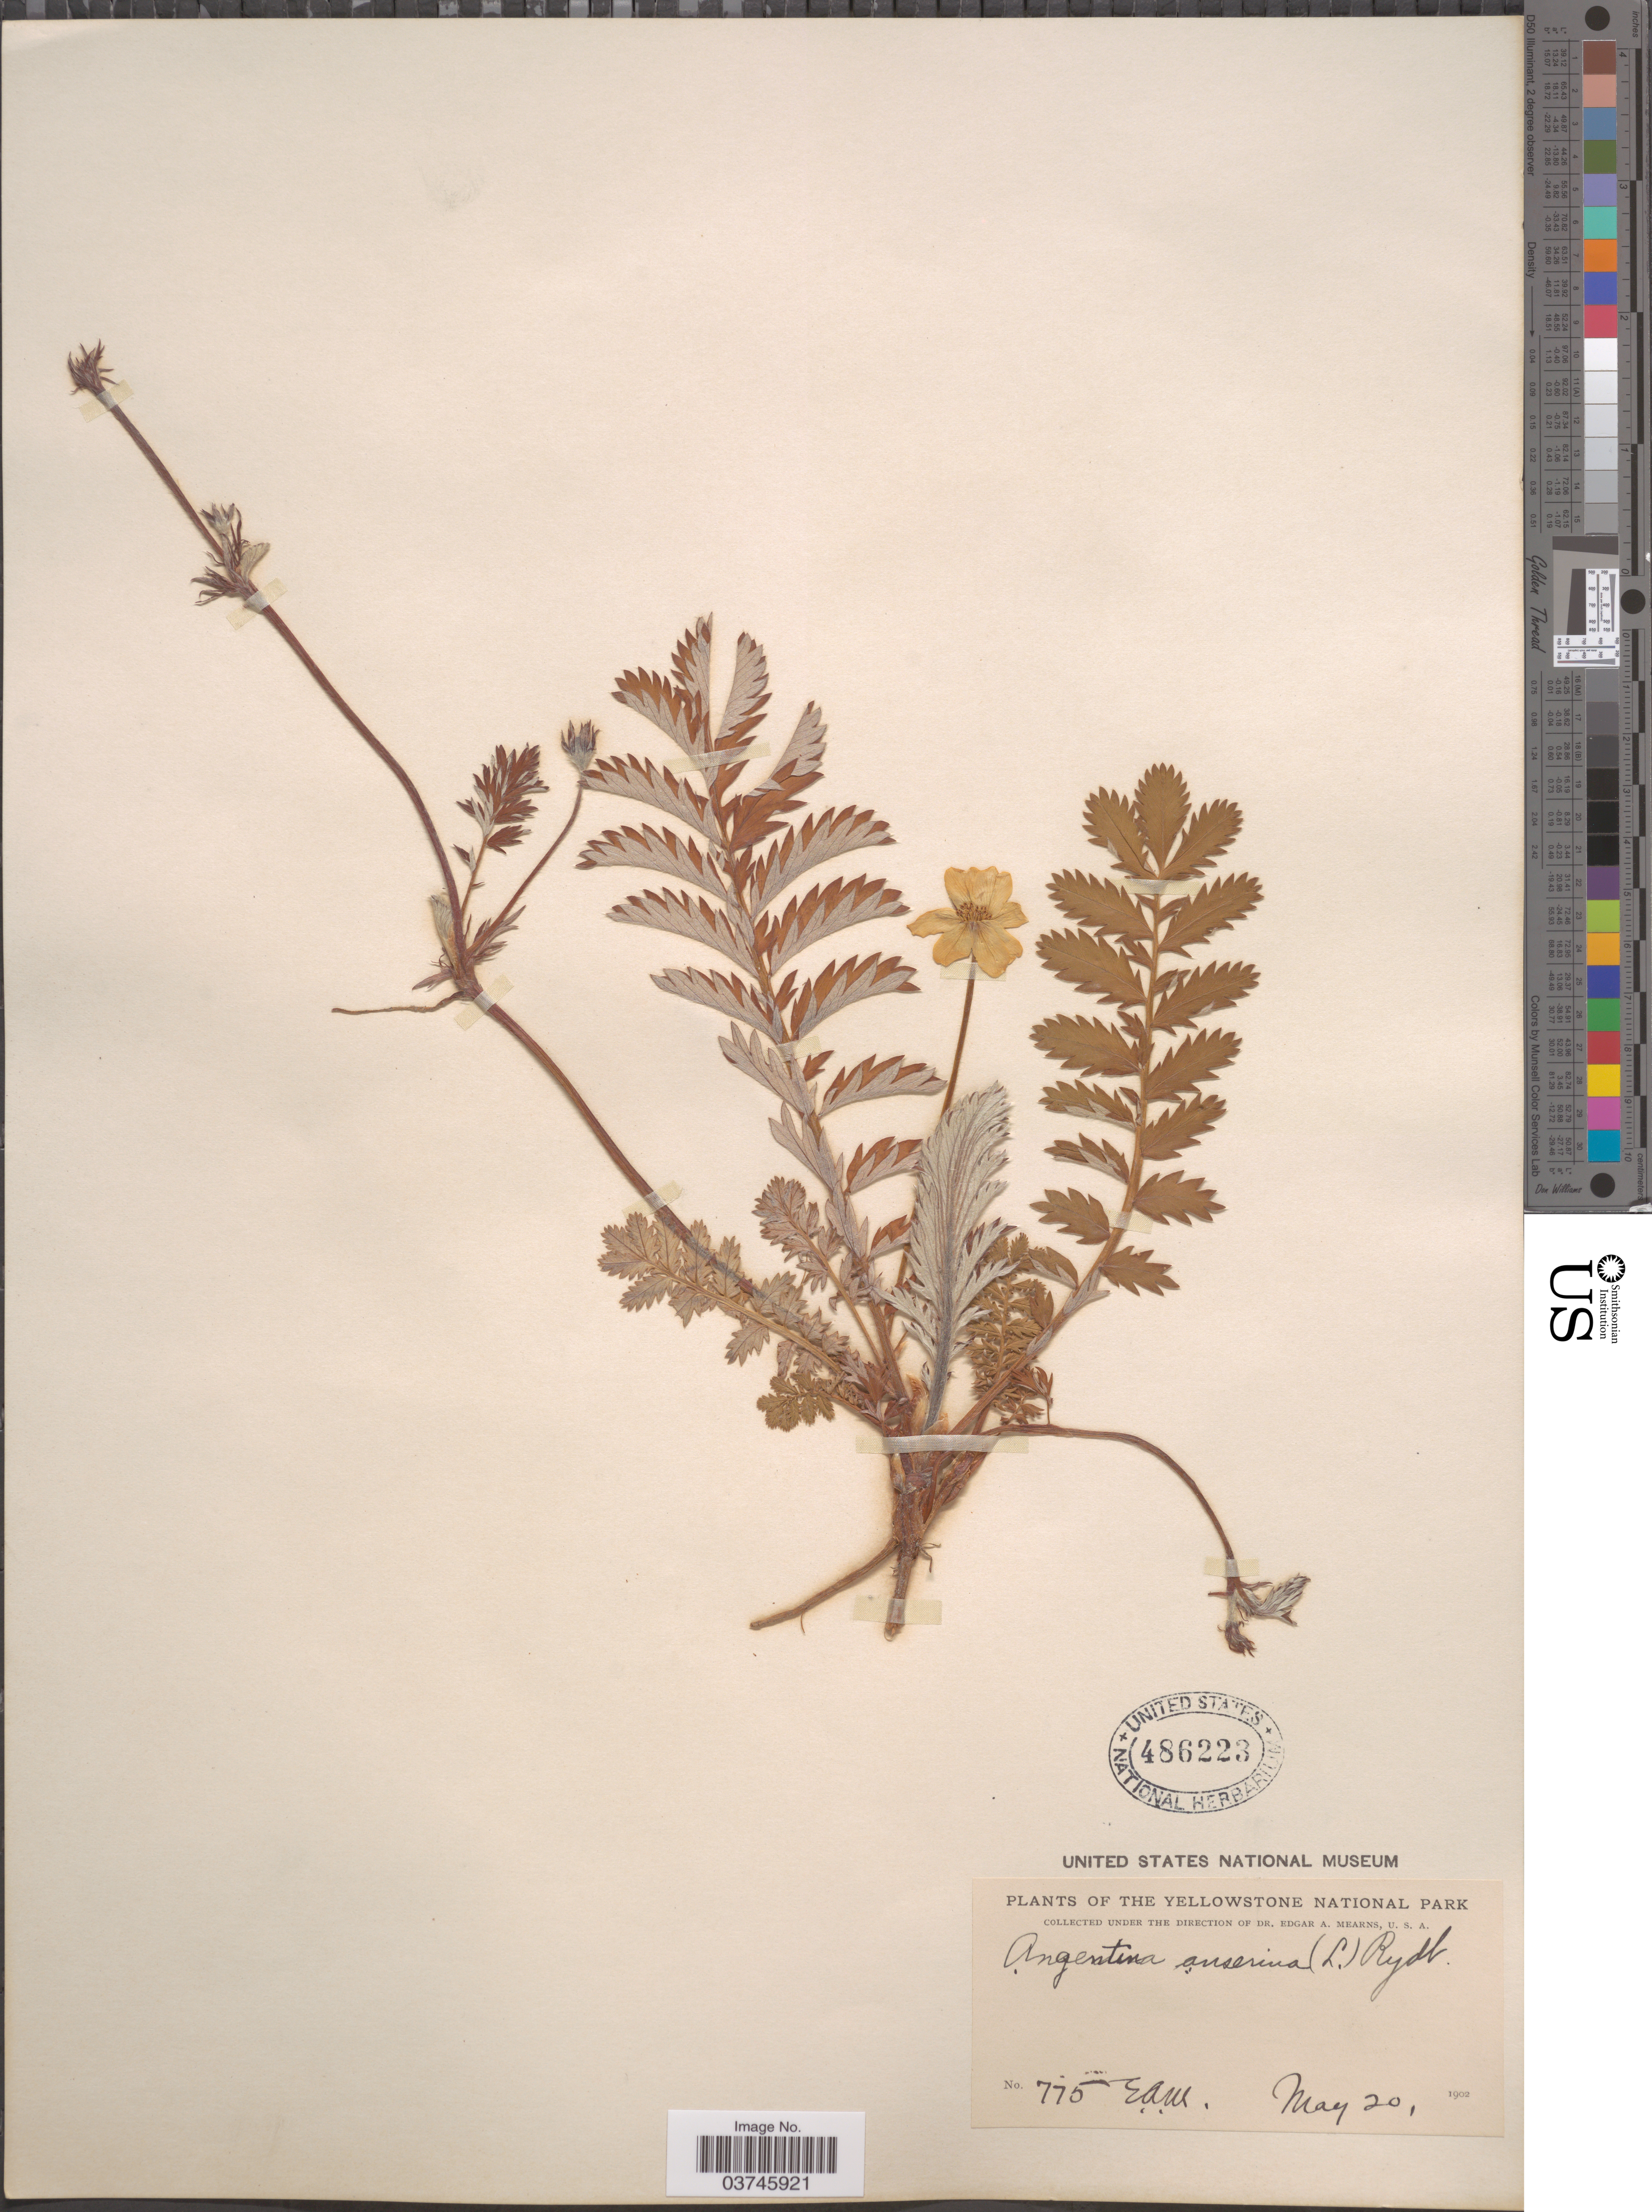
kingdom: Plantae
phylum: Tracheophyta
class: Magnoliopsida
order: Rosales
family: Rosaceae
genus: Argentina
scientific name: Argentina anserina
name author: (L.) Rydb.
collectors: E. A. Mearns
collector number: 775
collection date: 1902-05-20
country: United States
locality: The Yellowstone National Park.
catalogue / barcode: US 486223